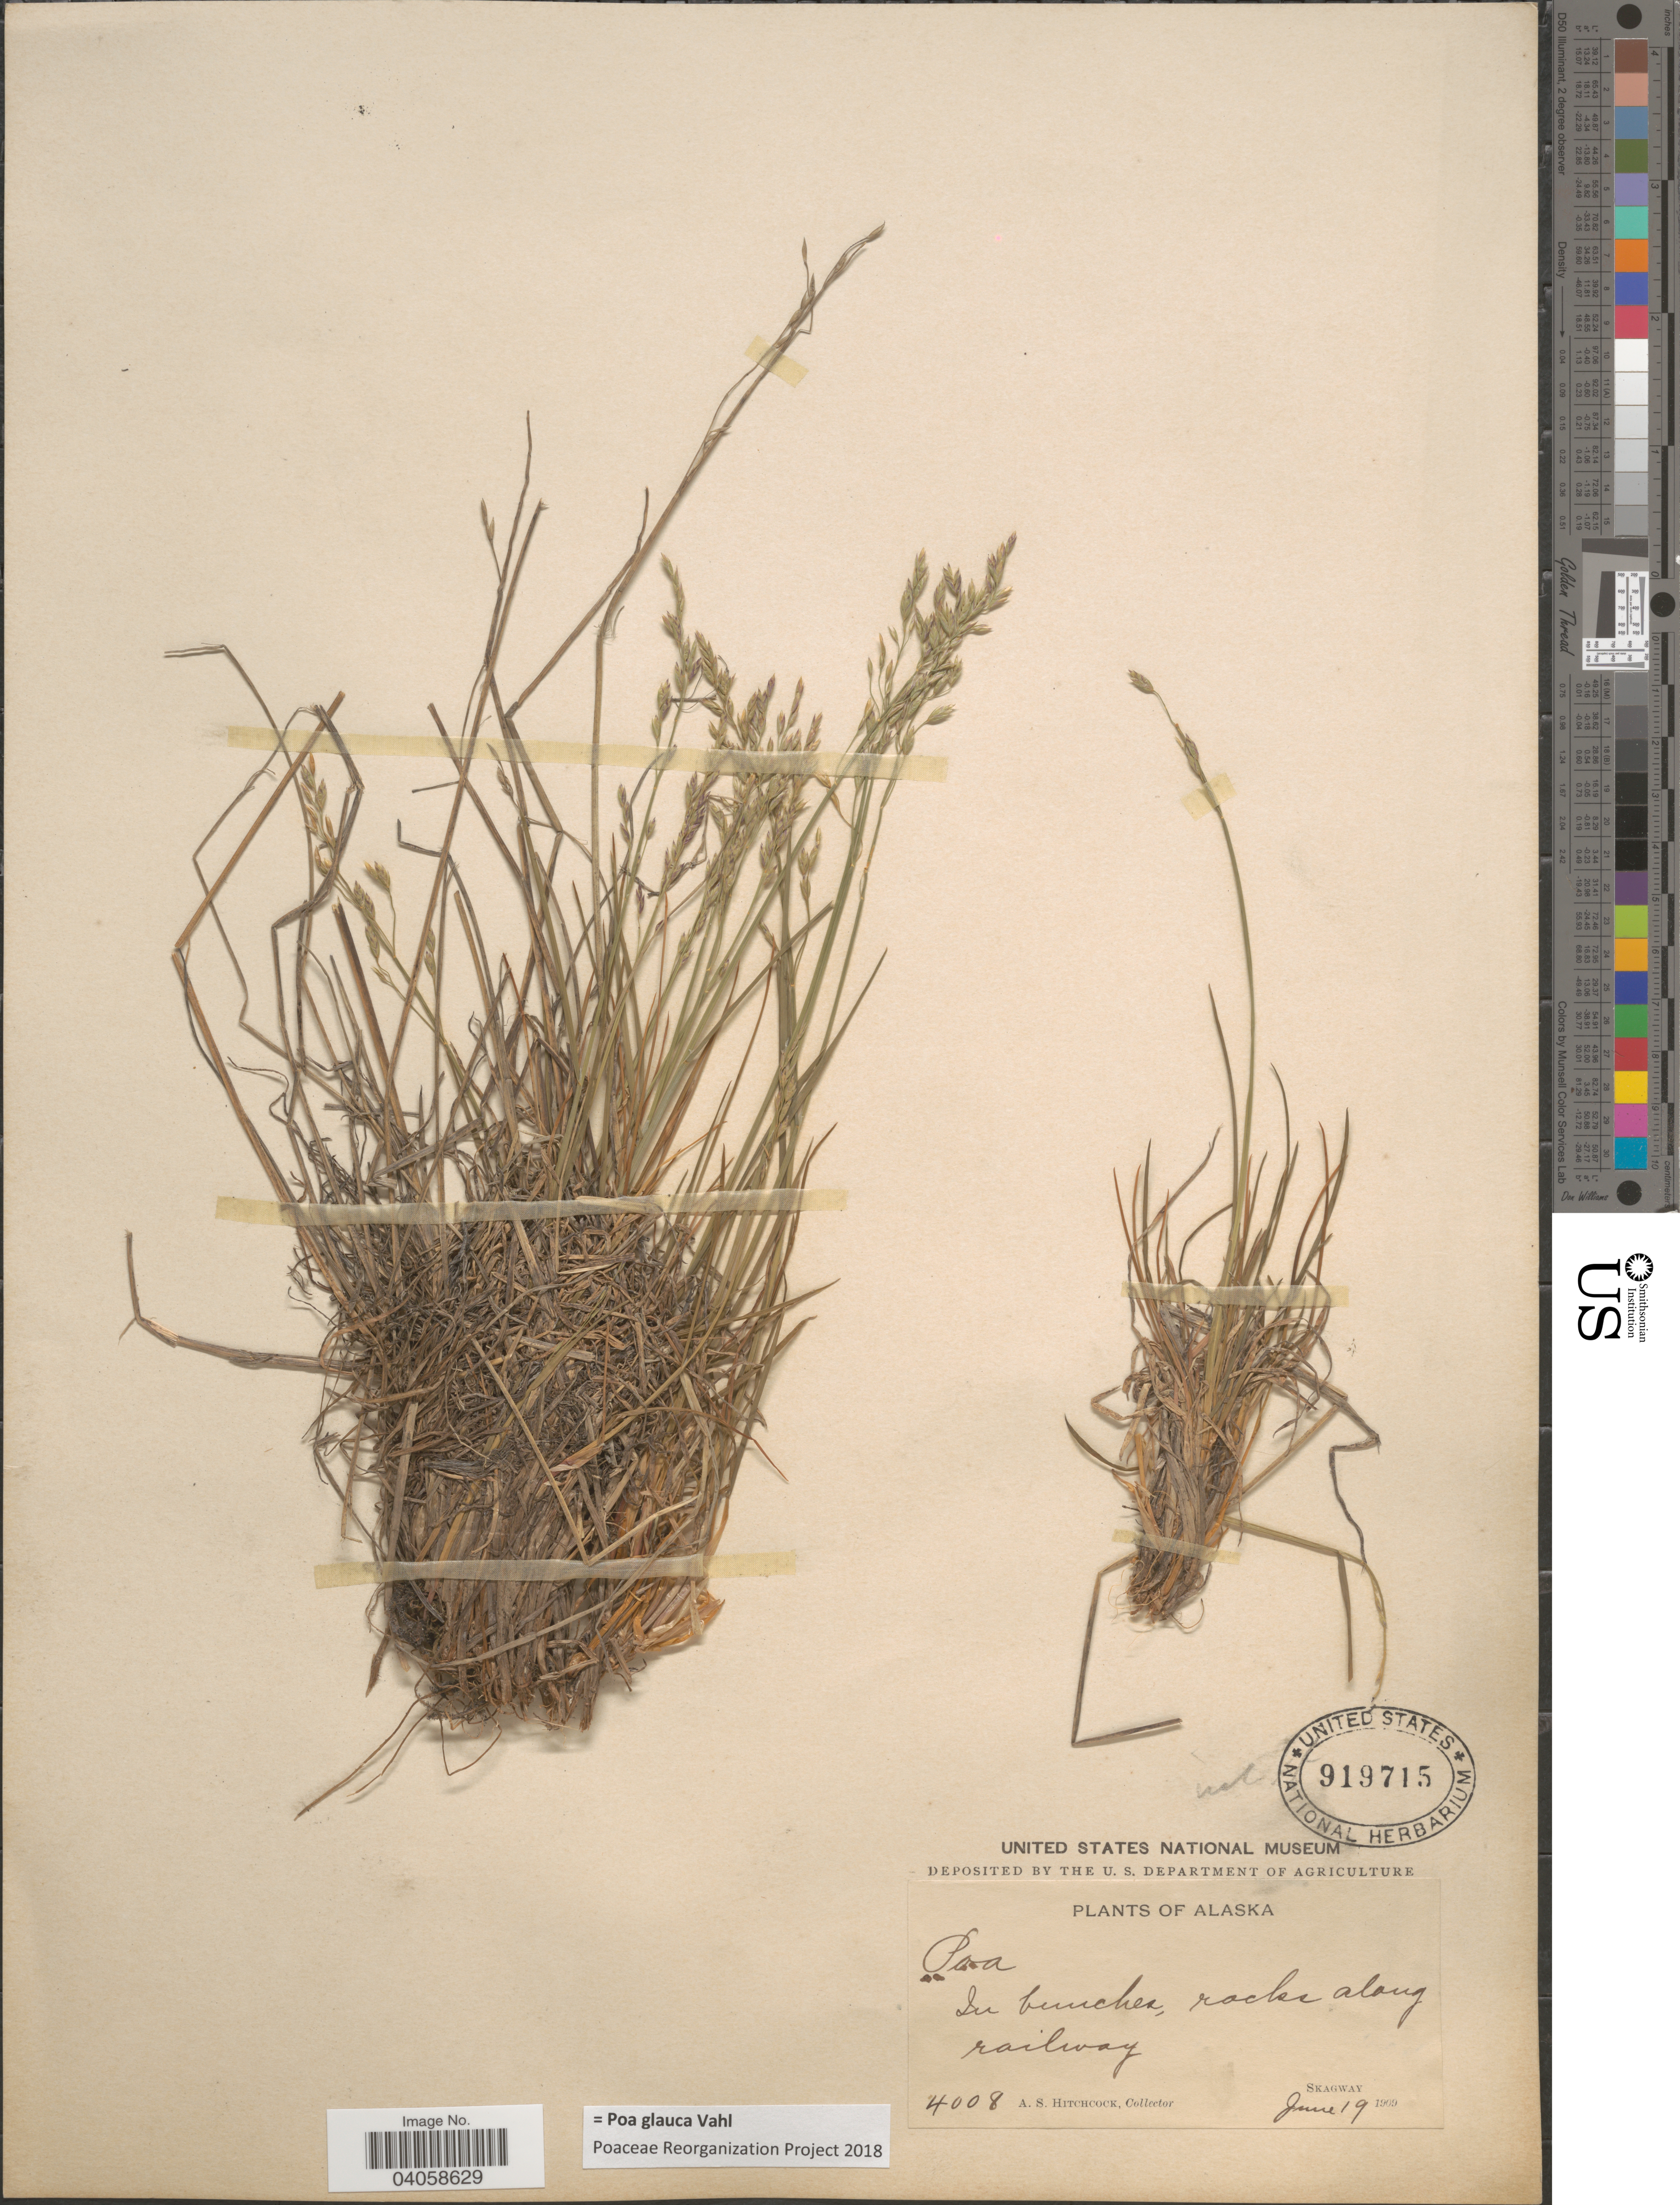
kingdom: Plantae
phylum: Tracheophyta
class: Liliopsida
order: Poales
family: Poaceae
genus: Poa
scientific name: Poa glauca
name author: Vahl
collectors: A. S. Hitchcock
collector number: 4008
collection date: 1909-06-19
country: United States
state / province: Alaska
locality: Along railway, Skagway.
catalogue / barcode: US 919715